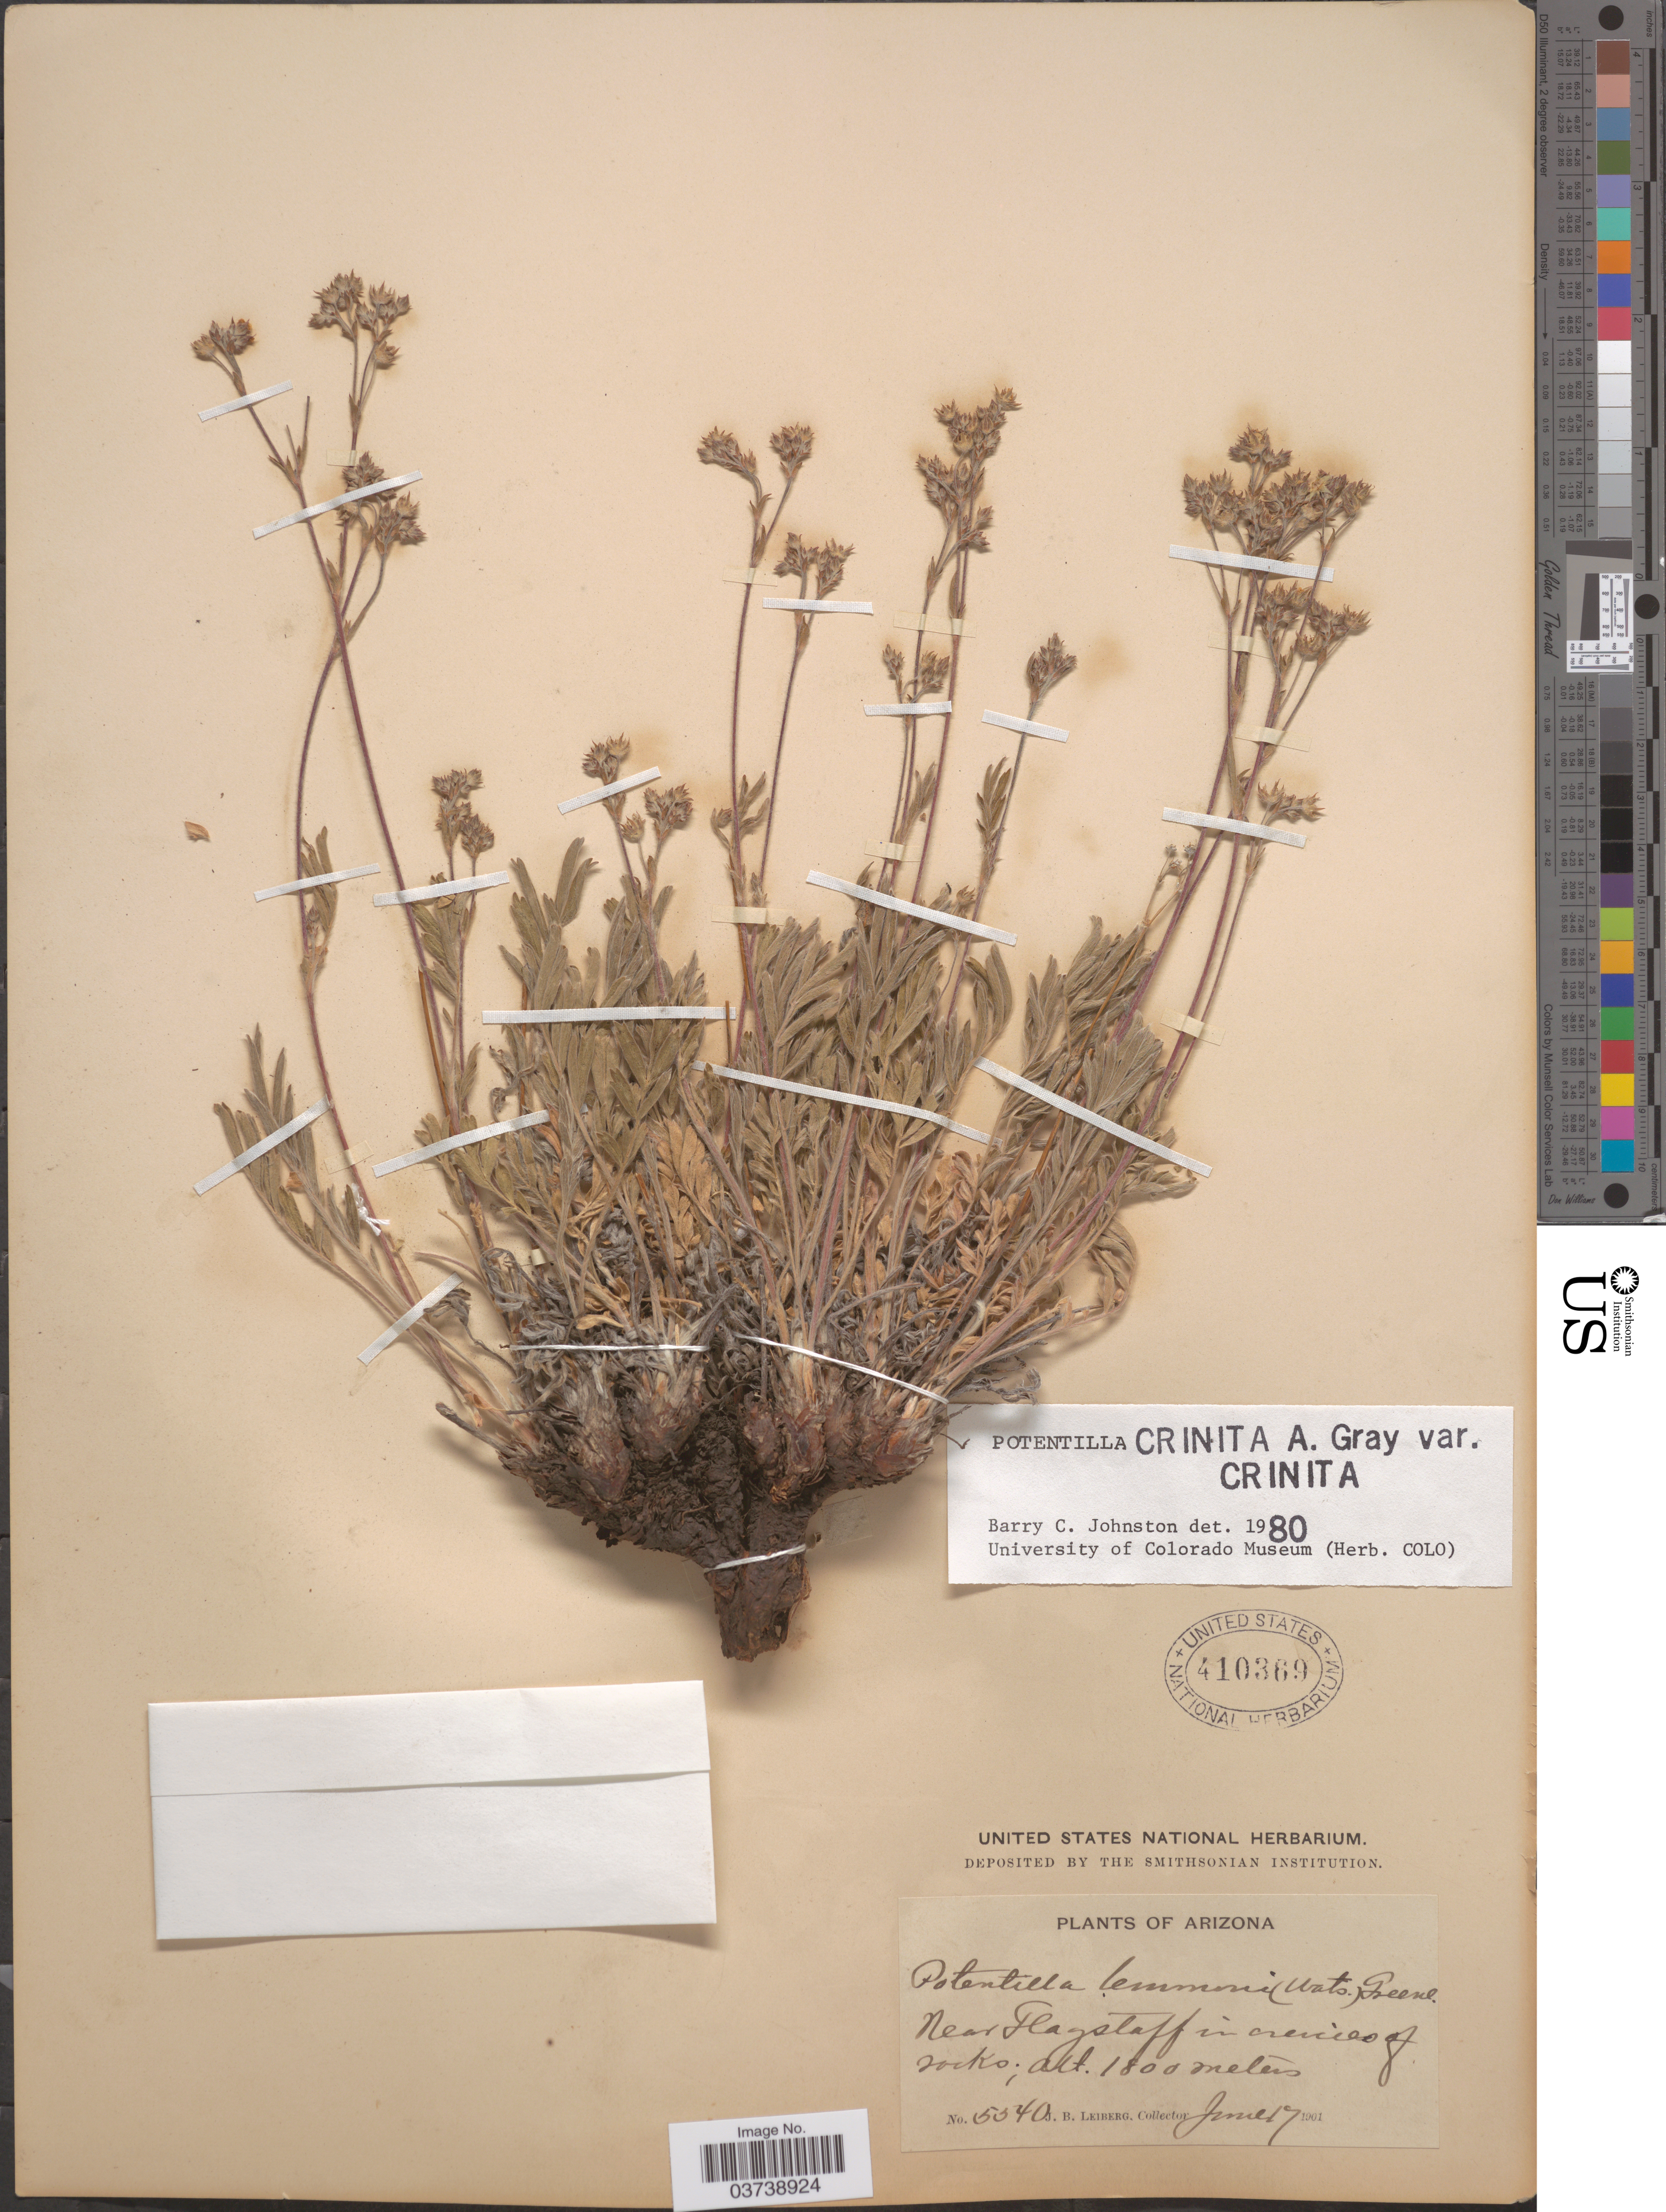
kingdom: Plantae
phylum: Tracheophyta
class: Magnoliopsida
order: Rosales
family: Rosaceae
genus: Potentilla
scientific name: Potentilla crinita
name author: A. Gray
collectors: J. B. Leiberg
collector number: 5540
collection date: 1901-06-17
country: United States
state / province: Arizona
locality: Near Flagstaff in crevices of rocks.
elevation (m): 1800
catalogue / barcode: US 410369